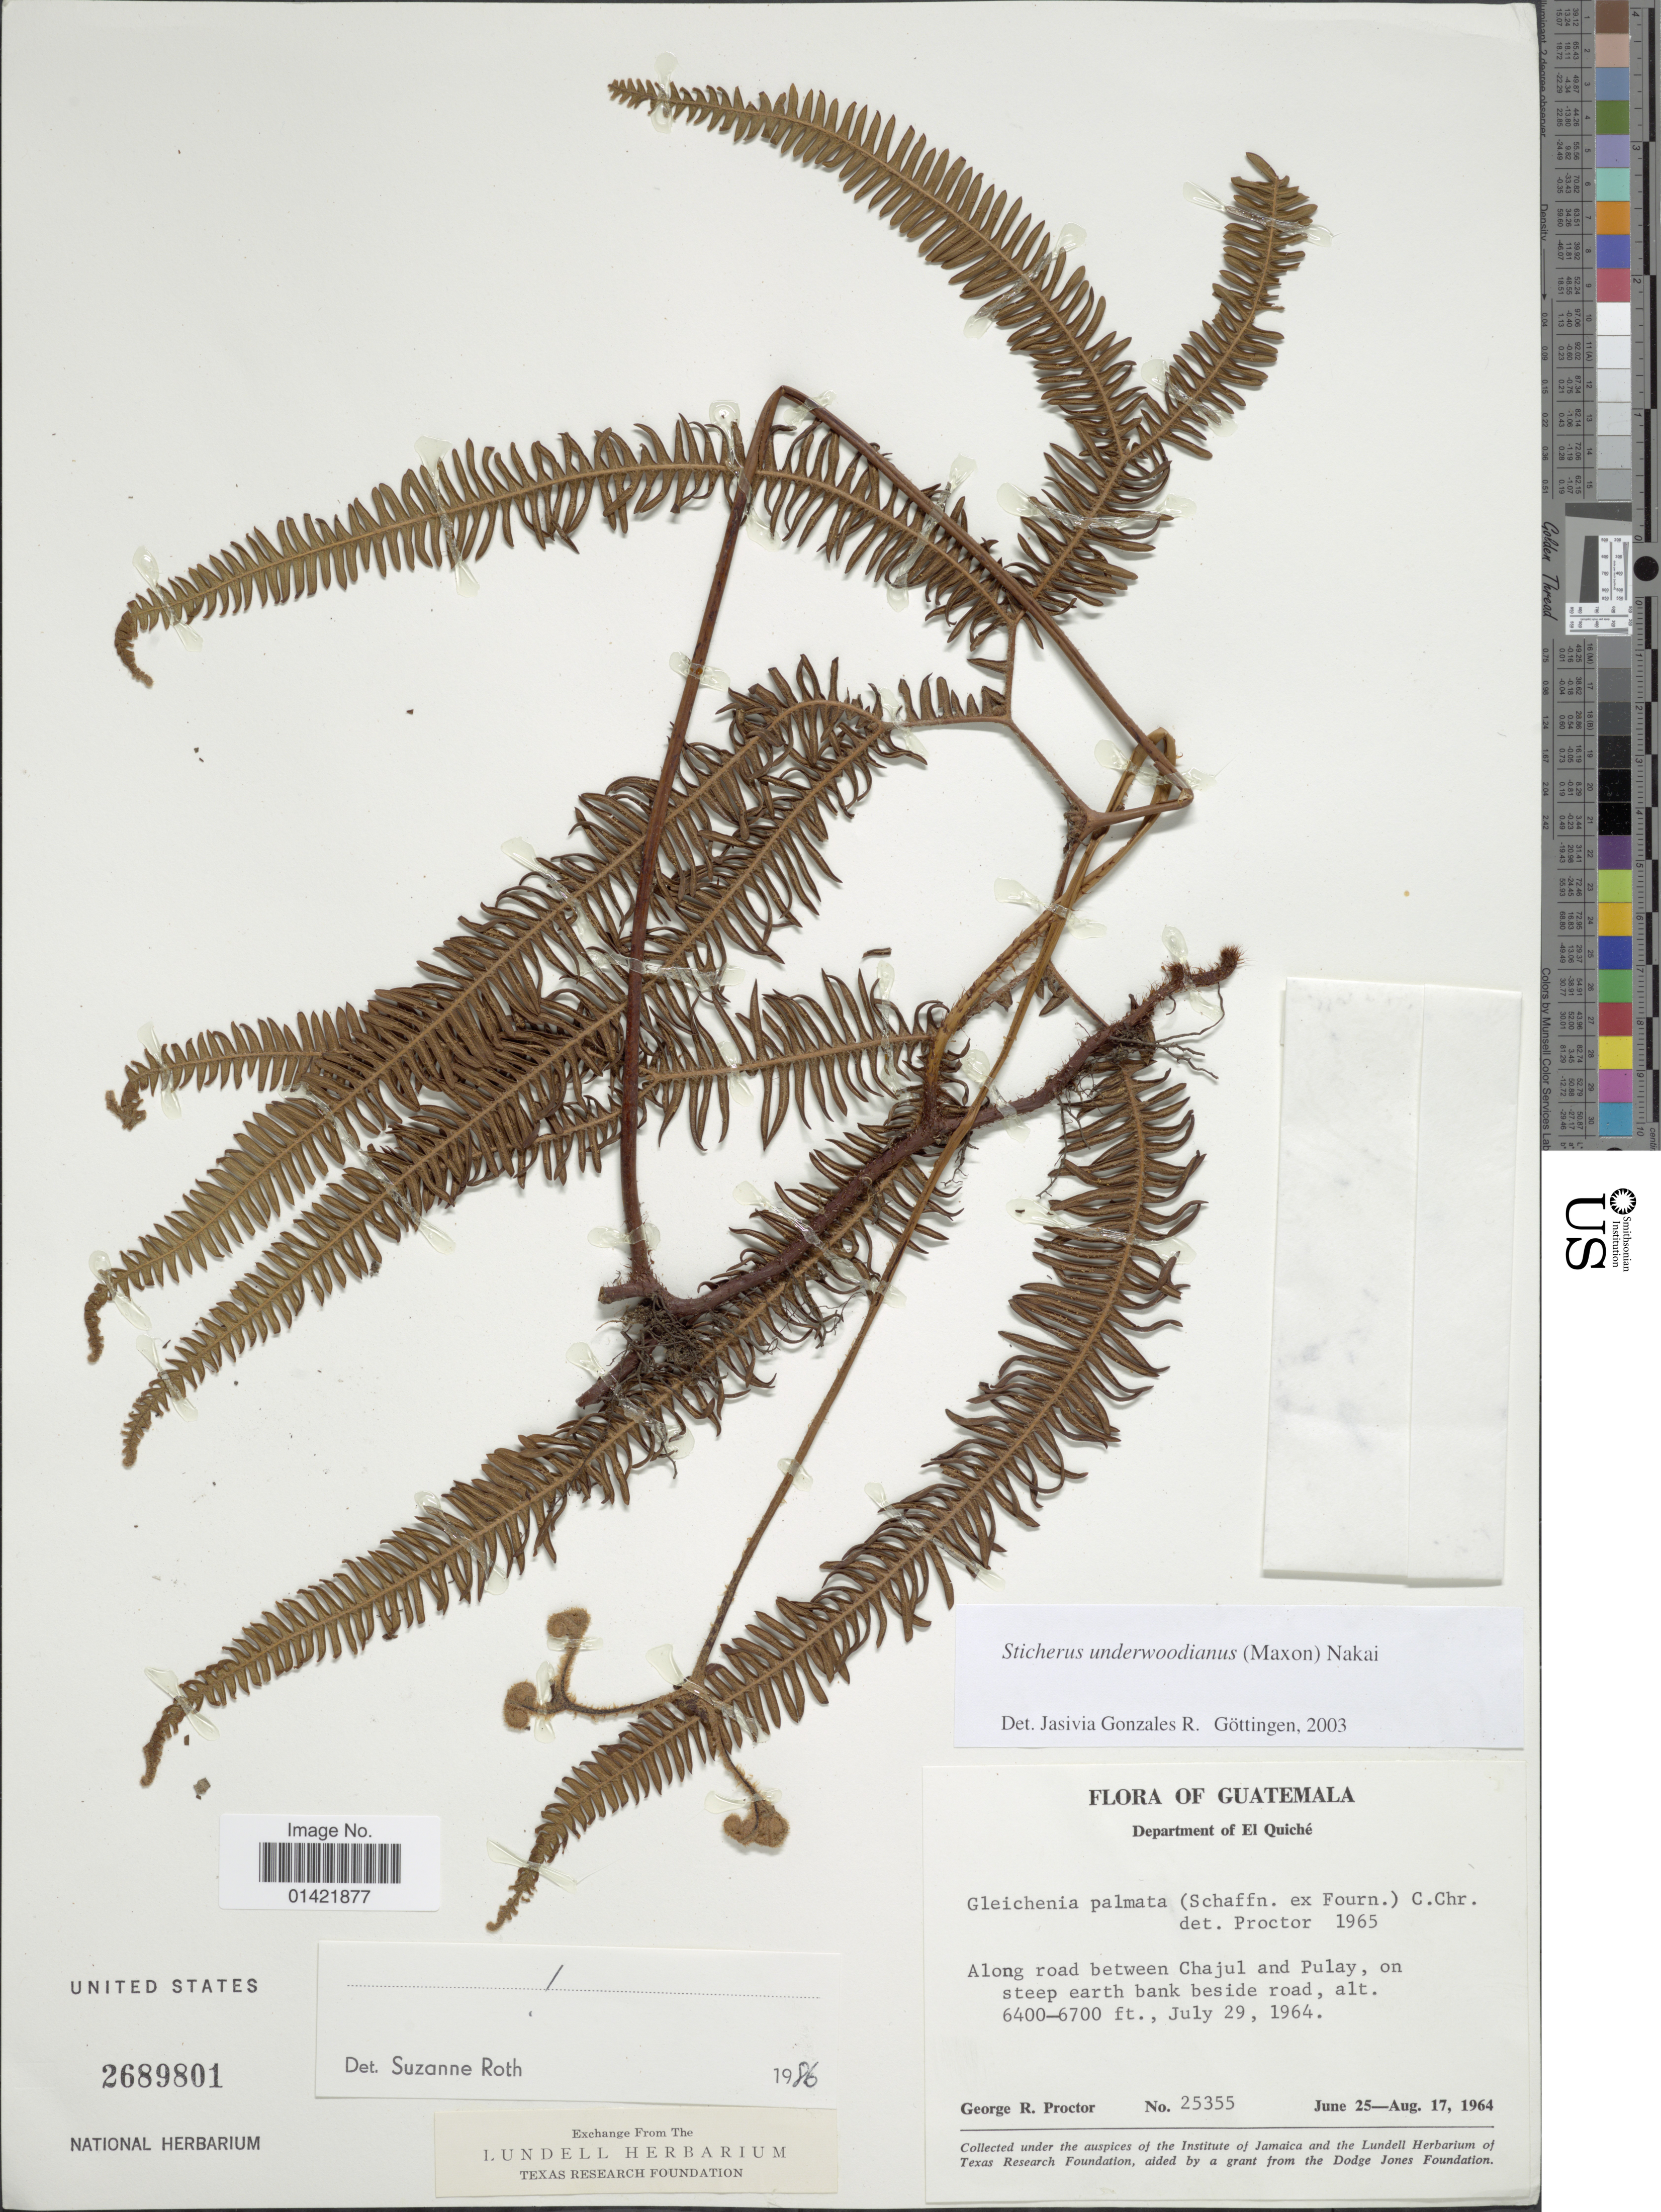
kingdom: Plantae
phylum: Tracheophyta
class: Polypodiopsida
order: Gleicheniales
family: Gleicheniaceae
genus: Sticherus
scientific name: Sticherus underwoodianus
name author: (Maxon) Nakai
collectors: G. R. Proctor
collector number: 25355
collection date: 1964-06-25/1964-08-17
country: Guatemala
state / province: El Quiché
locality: Department of El Quiche. Along road between Chajul and Pujal, on steep earth bank beside road.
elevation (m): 1951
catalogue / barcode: US 2689801